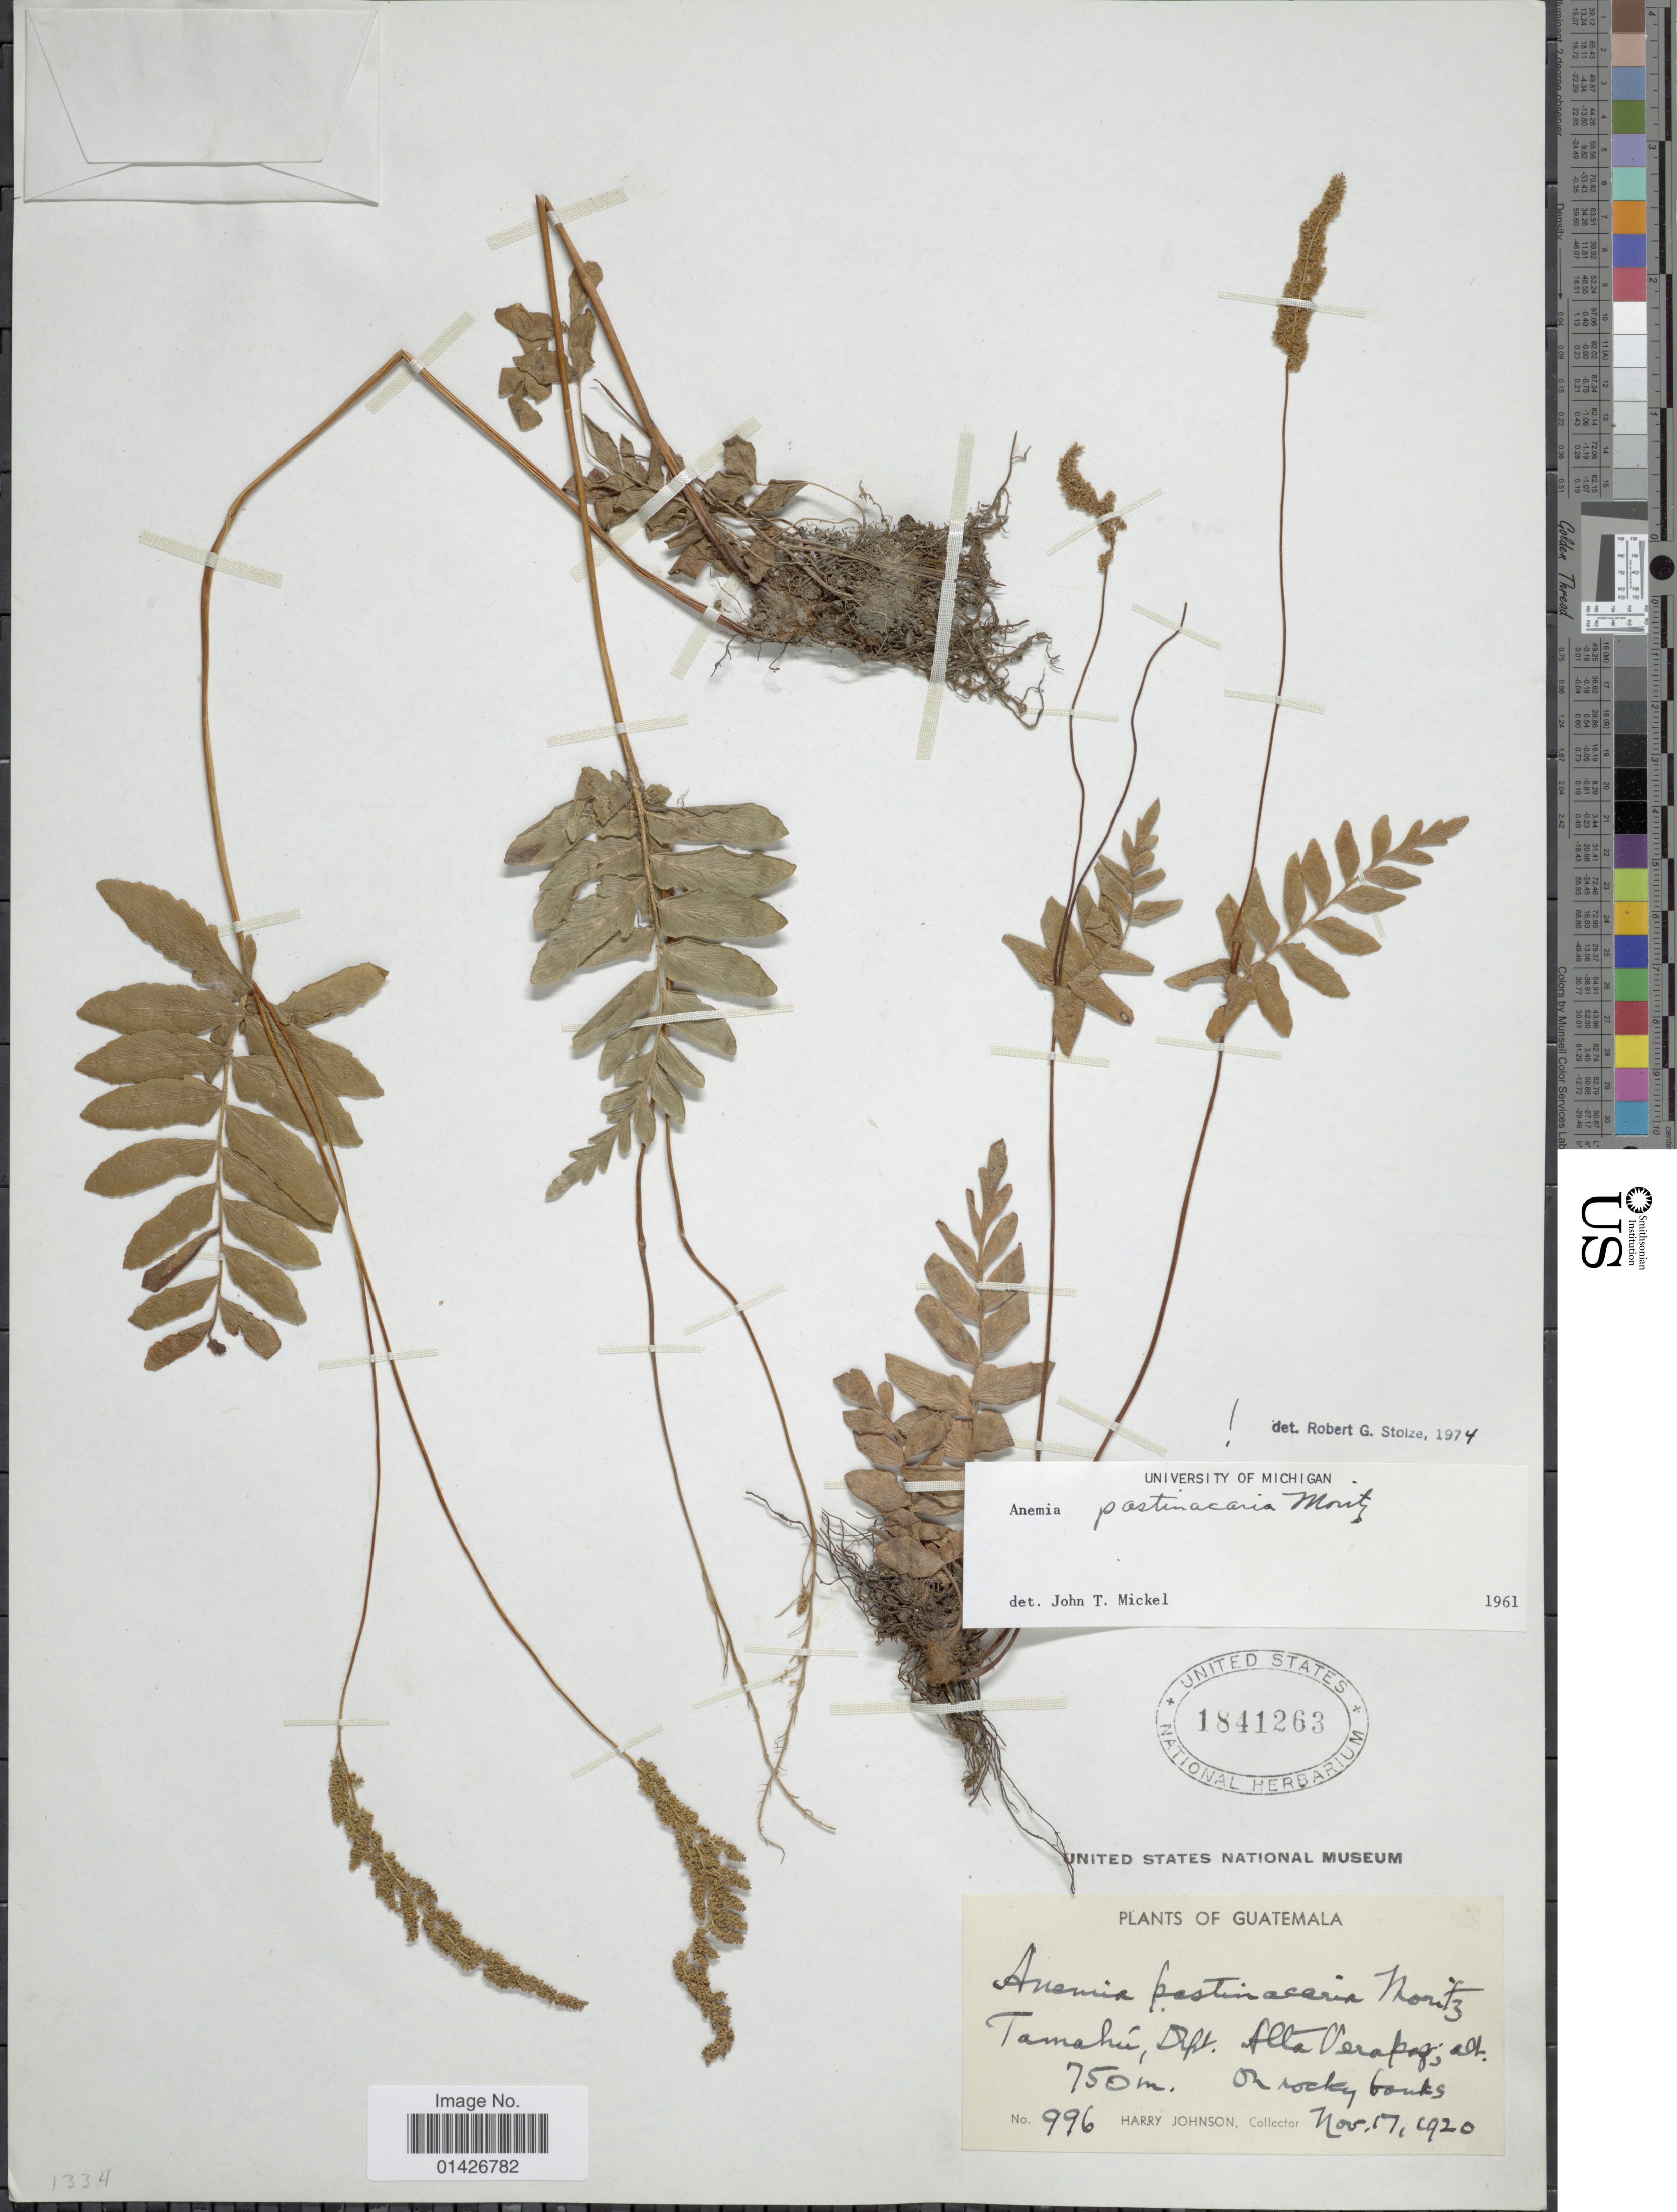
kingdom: Plantae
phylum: Tracheophyta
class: Polypodiopsida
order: Schizaeales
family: Anemiaceae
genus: Anemia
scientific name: Anemia pastinacaria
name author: Moritz ex Prantl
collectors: H. Johnson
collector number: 996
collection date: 1920-11-17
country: Guatemala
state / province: Alta Verapaz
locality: Tamahú, Dept Alta Vera Paz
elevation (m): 750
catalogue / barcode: US 1841263